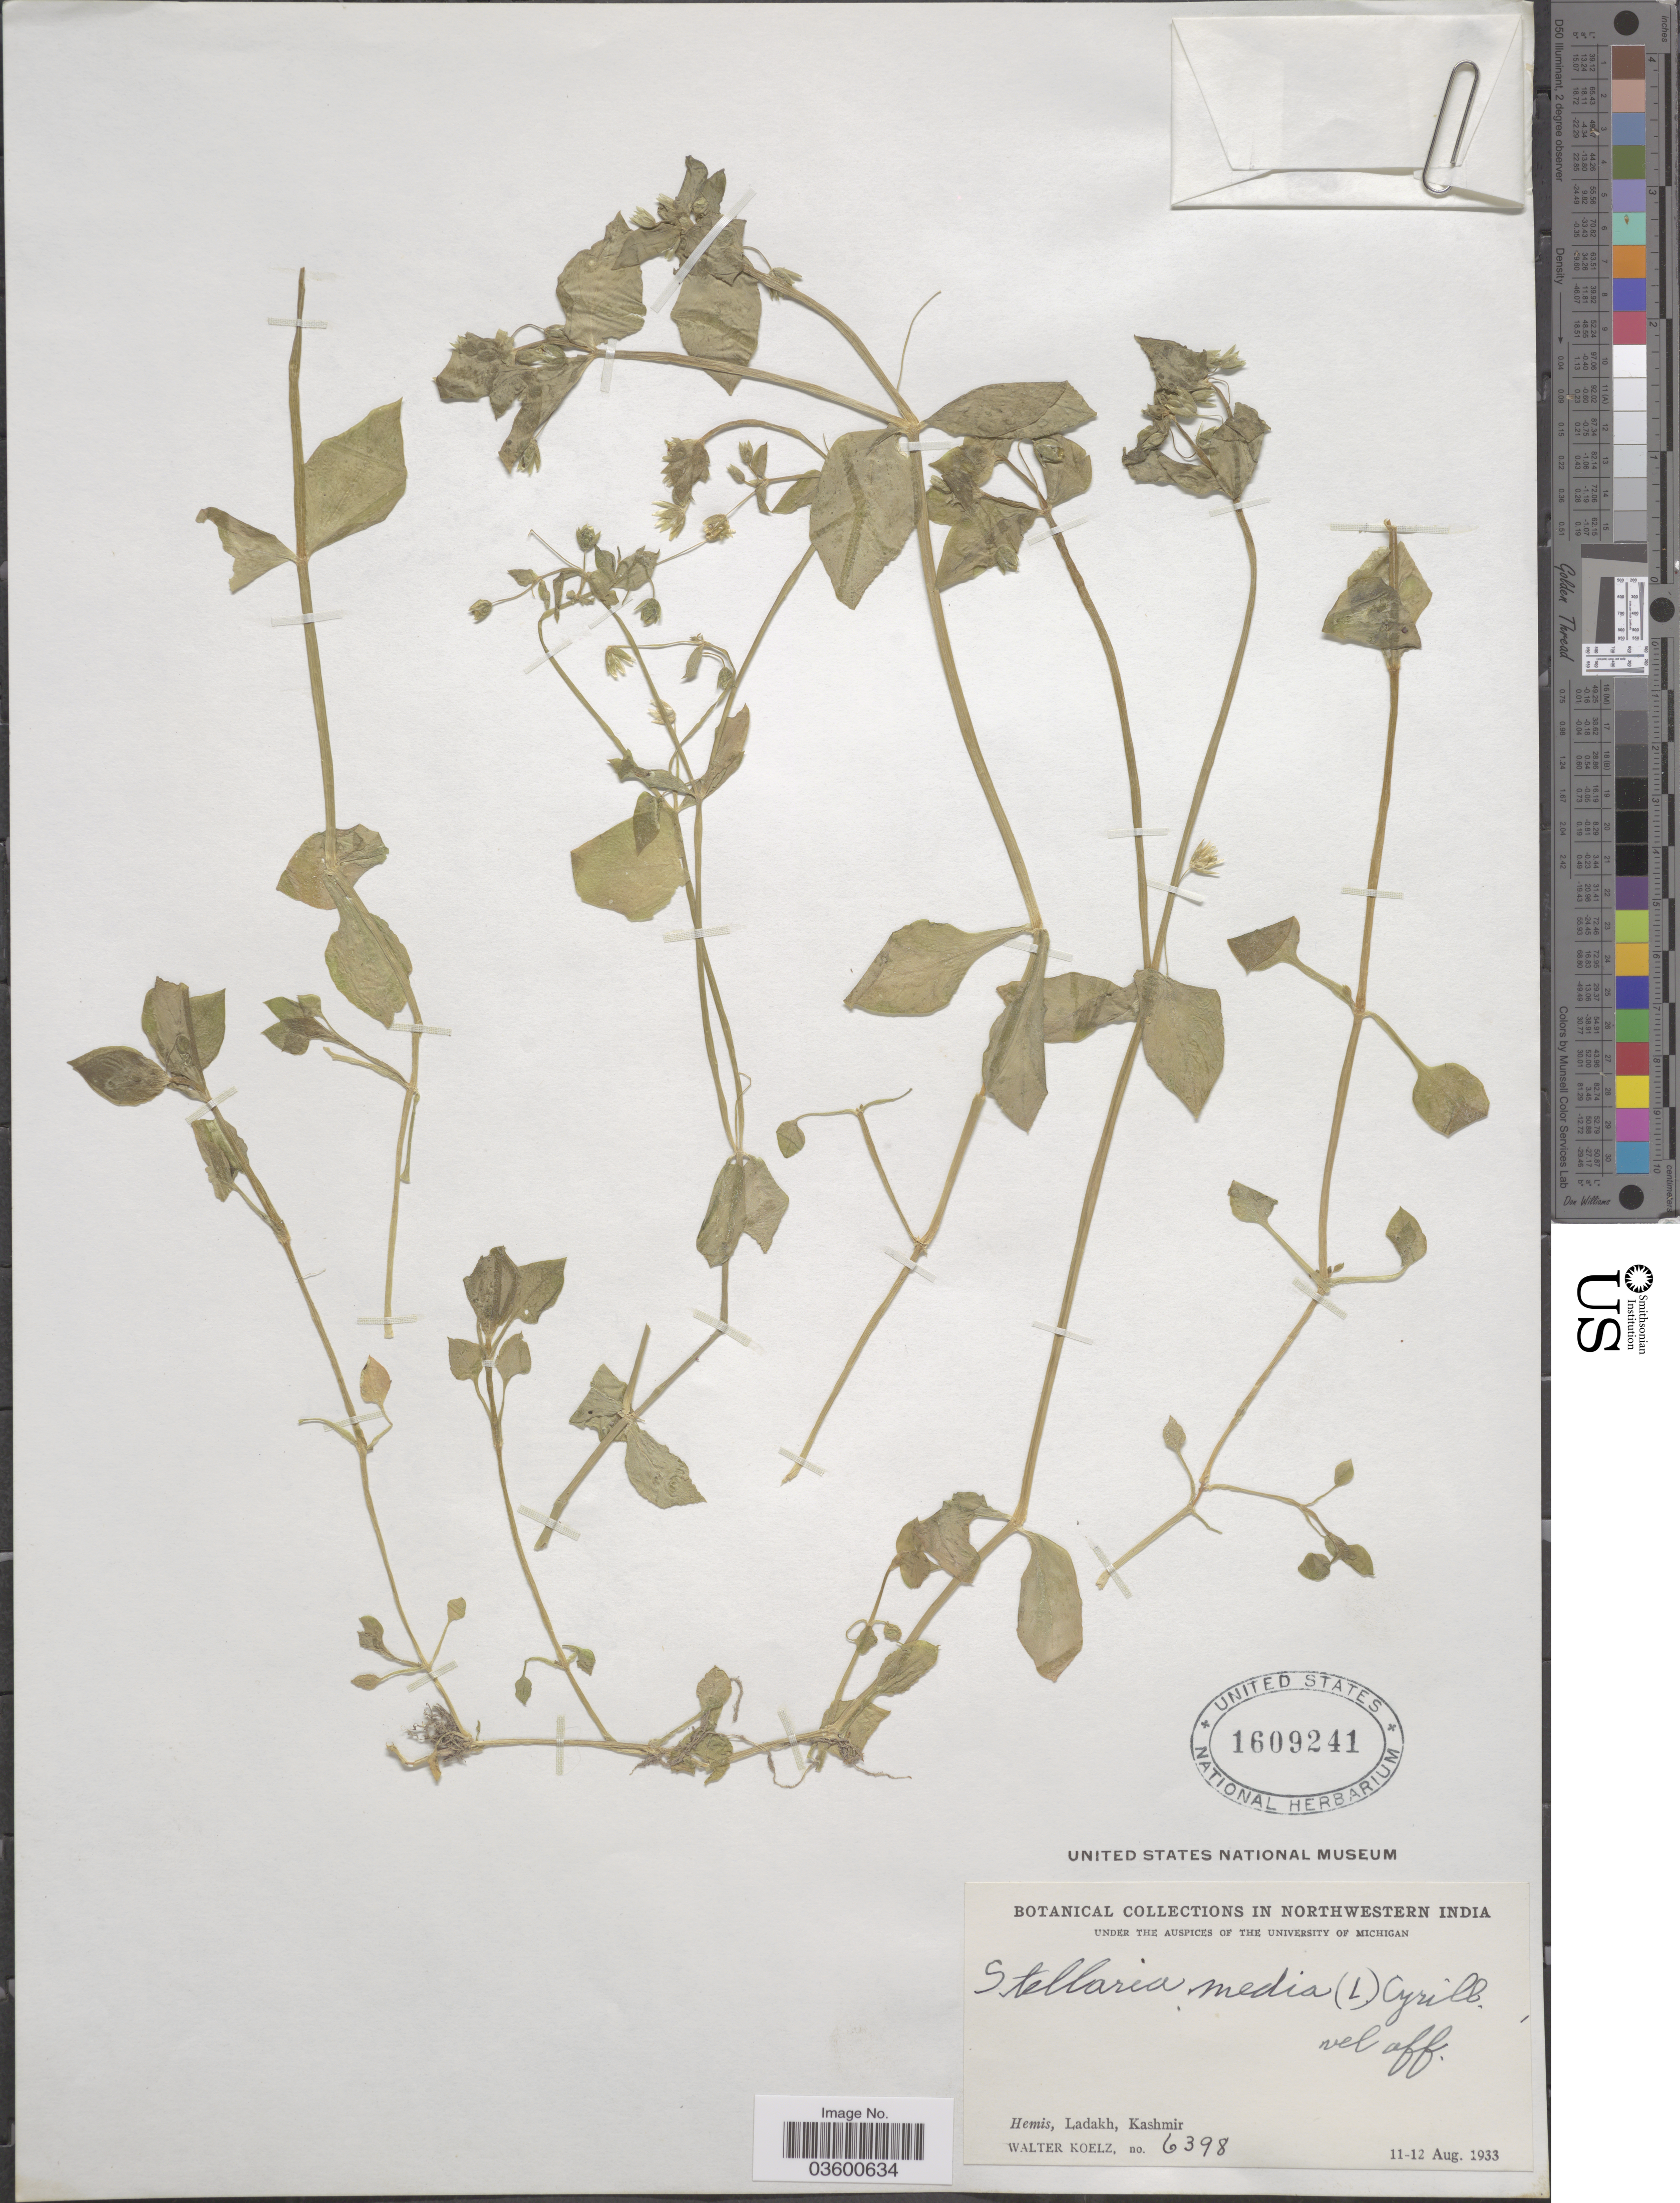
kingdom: Plantae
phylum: Tracheophyta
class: Magnoliopsida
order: Caryophyllales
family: Caryophyllaceae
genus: Stellaria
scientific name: Stellaria media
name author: (L.) Vill.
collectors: W. N. Koelz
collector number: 6398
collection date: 1933-08-11/1933-08-12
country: India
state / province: Jammu and Kashmir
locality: Northwestern India. Hemis, Ladakh, Kashmir.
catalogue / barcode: US 1609241